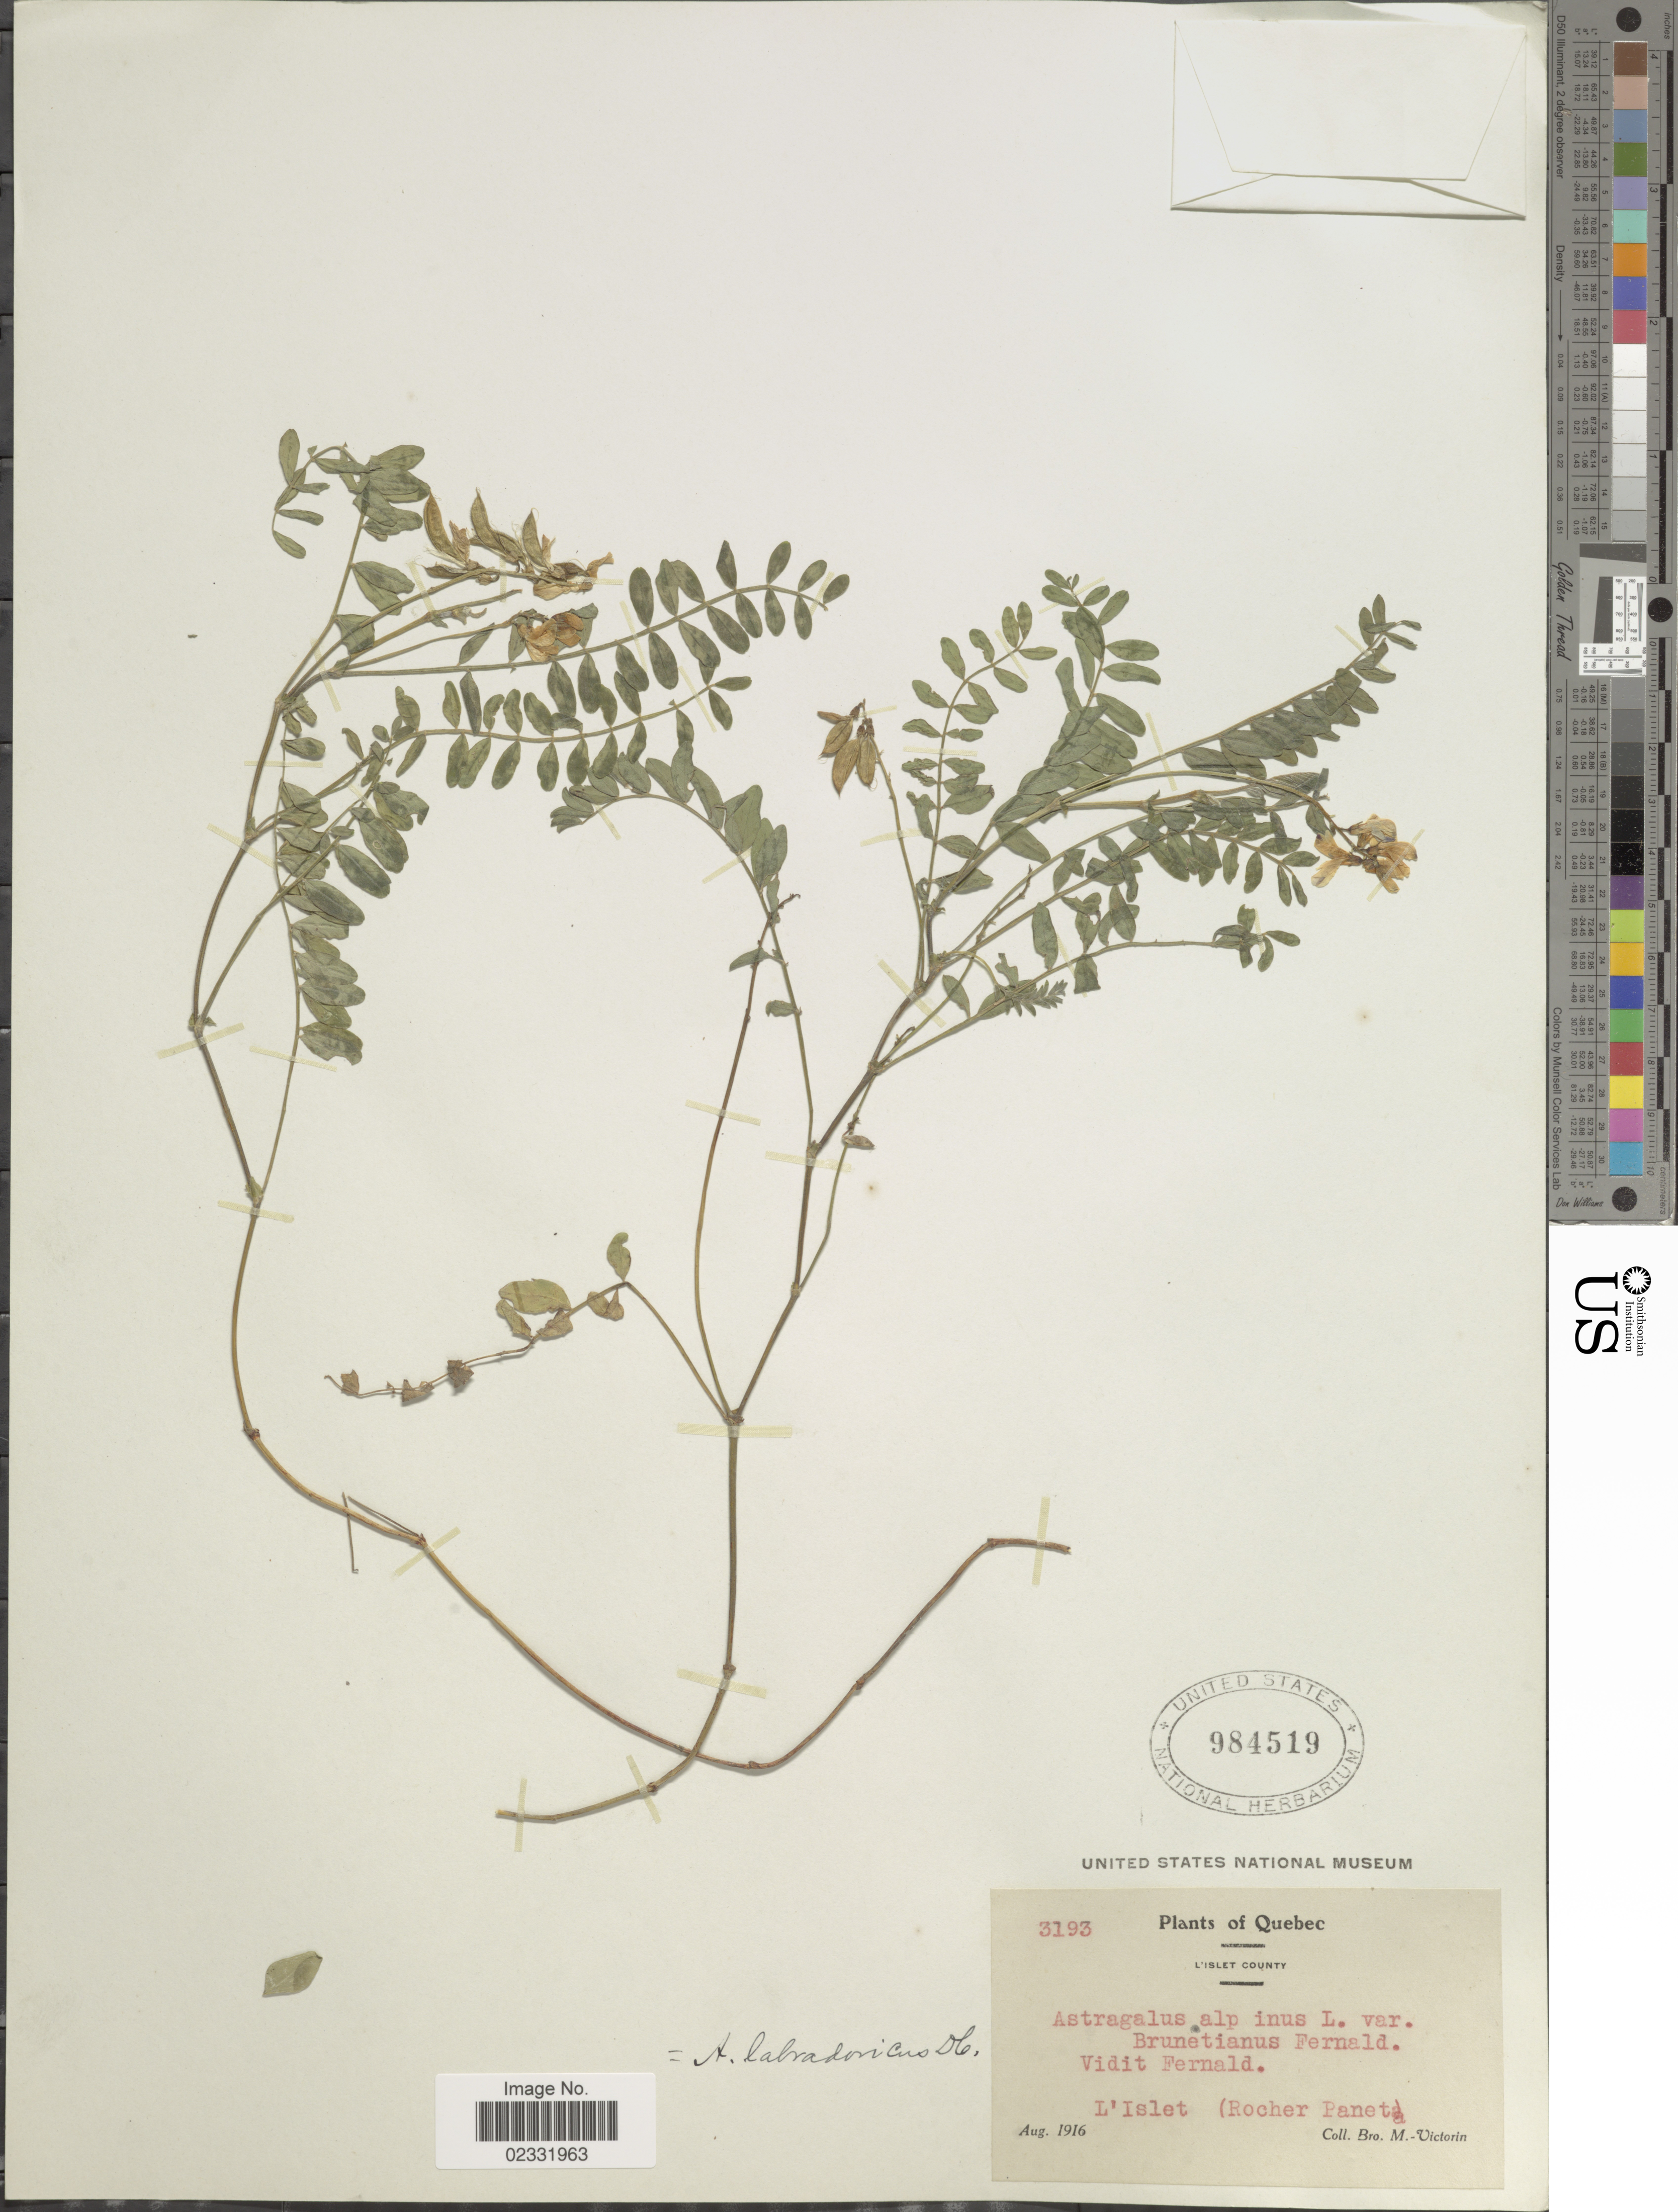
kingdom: Plantae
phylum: Tracheophyta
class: Magnoliopsida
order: Fabales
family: Fabaceae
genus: Astragalus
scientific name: Astragalus labradoricus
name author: DC.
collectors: Fr. Marie-Victorin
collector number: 3193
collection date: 1916-08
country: Canada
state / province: Quebec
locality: L'Islet County, L'Islet (Rocher Paneta)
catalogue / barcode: US 984519